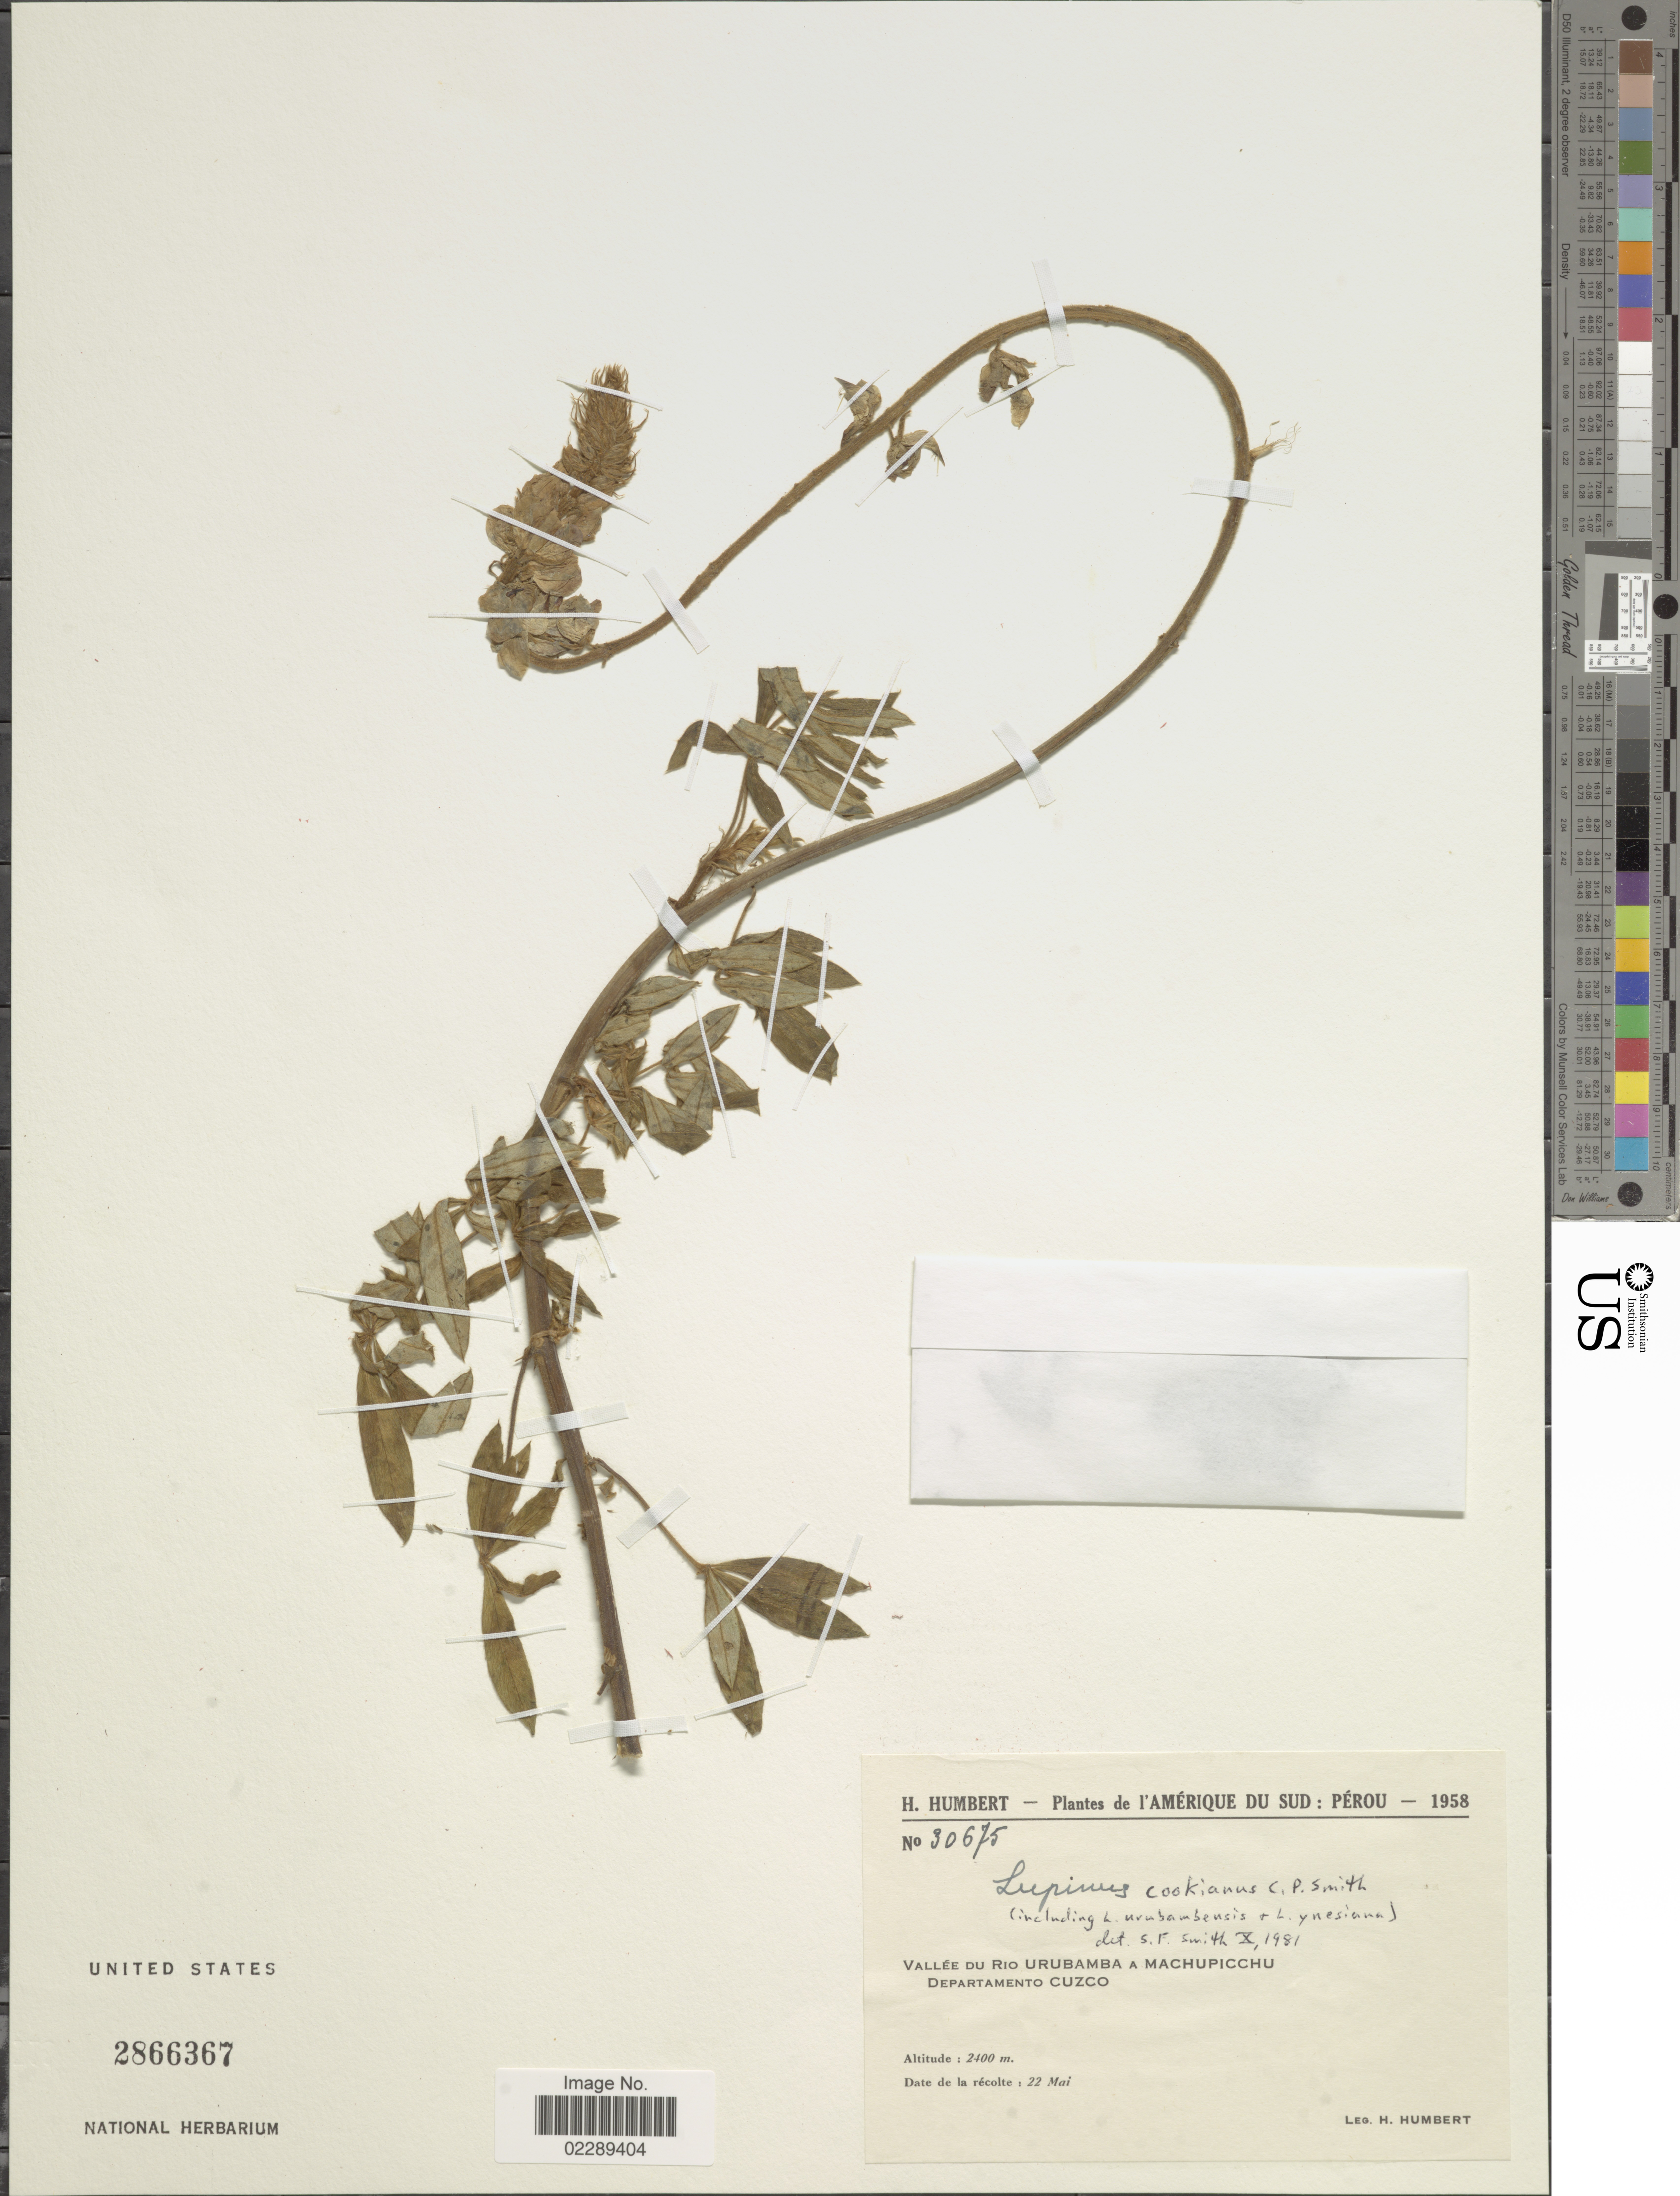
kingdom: Plantae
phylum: Tracheophyta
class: Magnoliopsida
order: Fabales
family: Fabaceae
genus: Lupinus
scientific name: Lupinus cookianus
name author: C.P. Sm.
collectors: H. Humbert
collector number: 30675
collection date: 1958-05-22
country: Peru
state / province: Cusco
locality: Vallée du Rio Urubamba a Machupicchu. Departamento Cuzco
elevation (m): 2400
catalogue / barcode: US 2866367